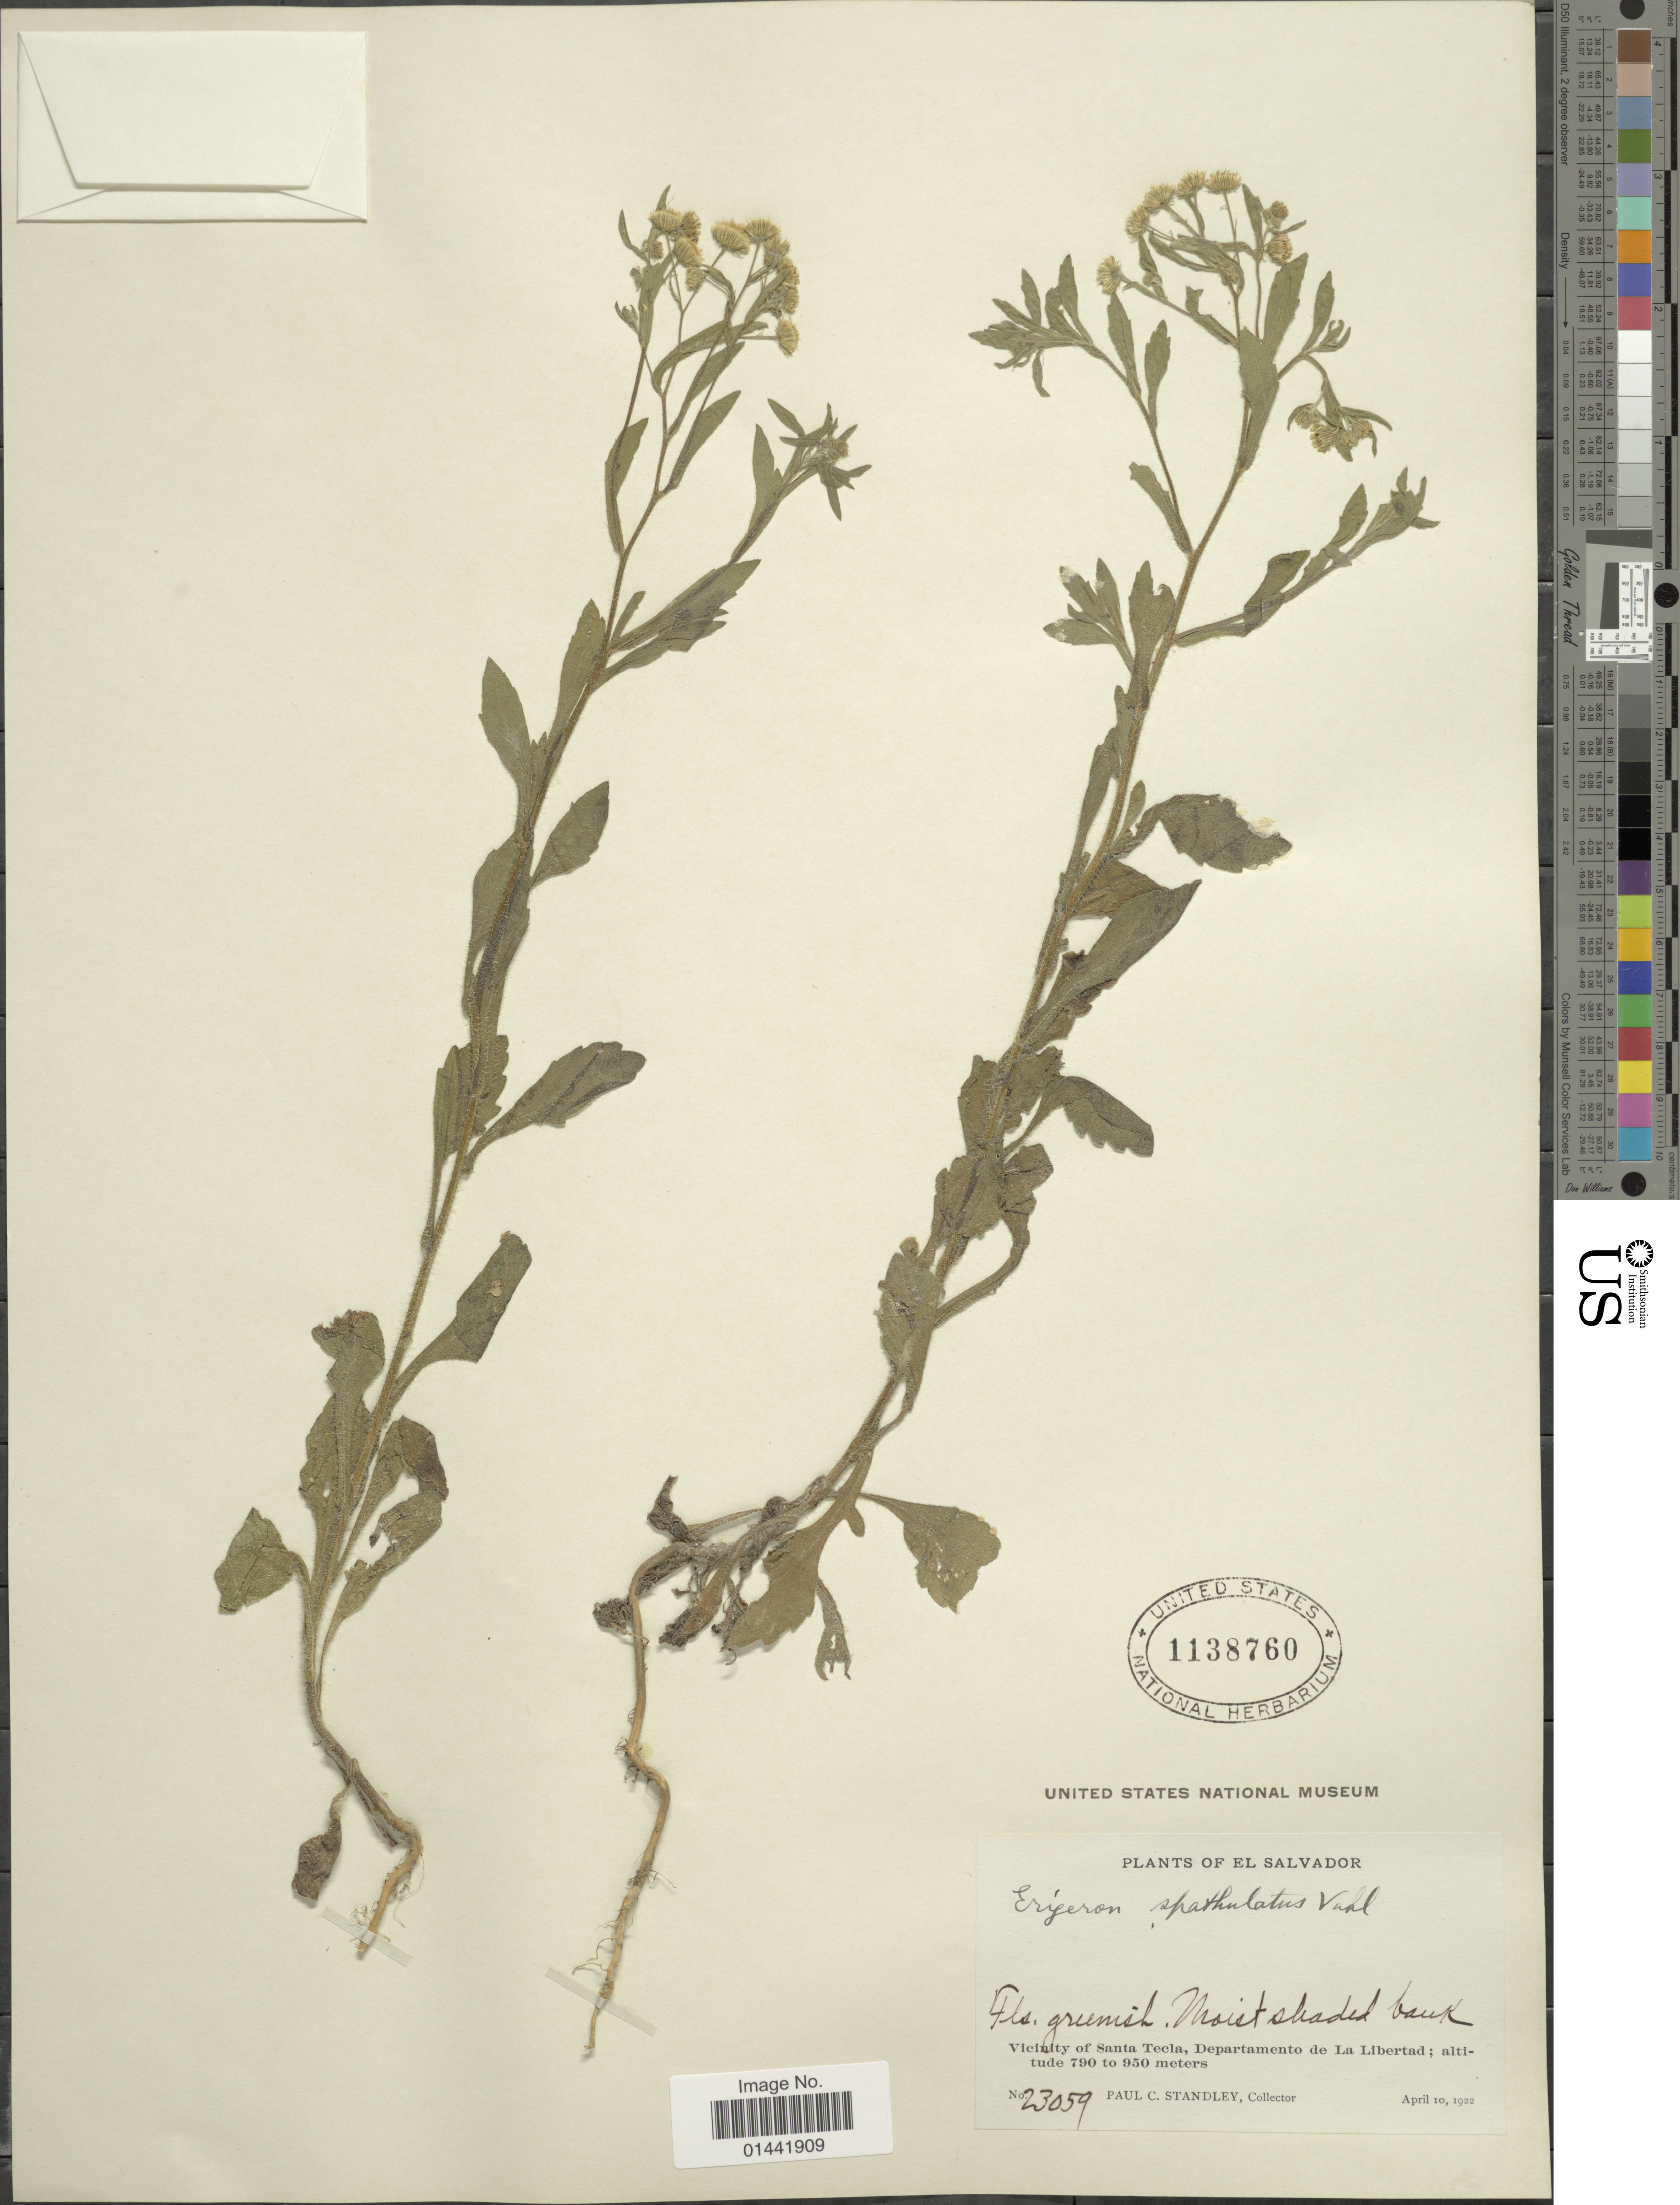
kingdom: Plantae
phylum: Tracheophyta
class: Magnoliopsida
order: Asterales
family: Asteraceae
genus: Erigeron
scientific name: Erigeron spathulatus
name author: Vahl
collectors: P. C. Standley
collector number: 23059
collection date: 1922-04-10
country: El Salvador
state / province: La Libertad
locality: Moist shaded bank, Vicinity of Santa Tecla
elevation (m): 790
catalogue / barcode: US 1138760